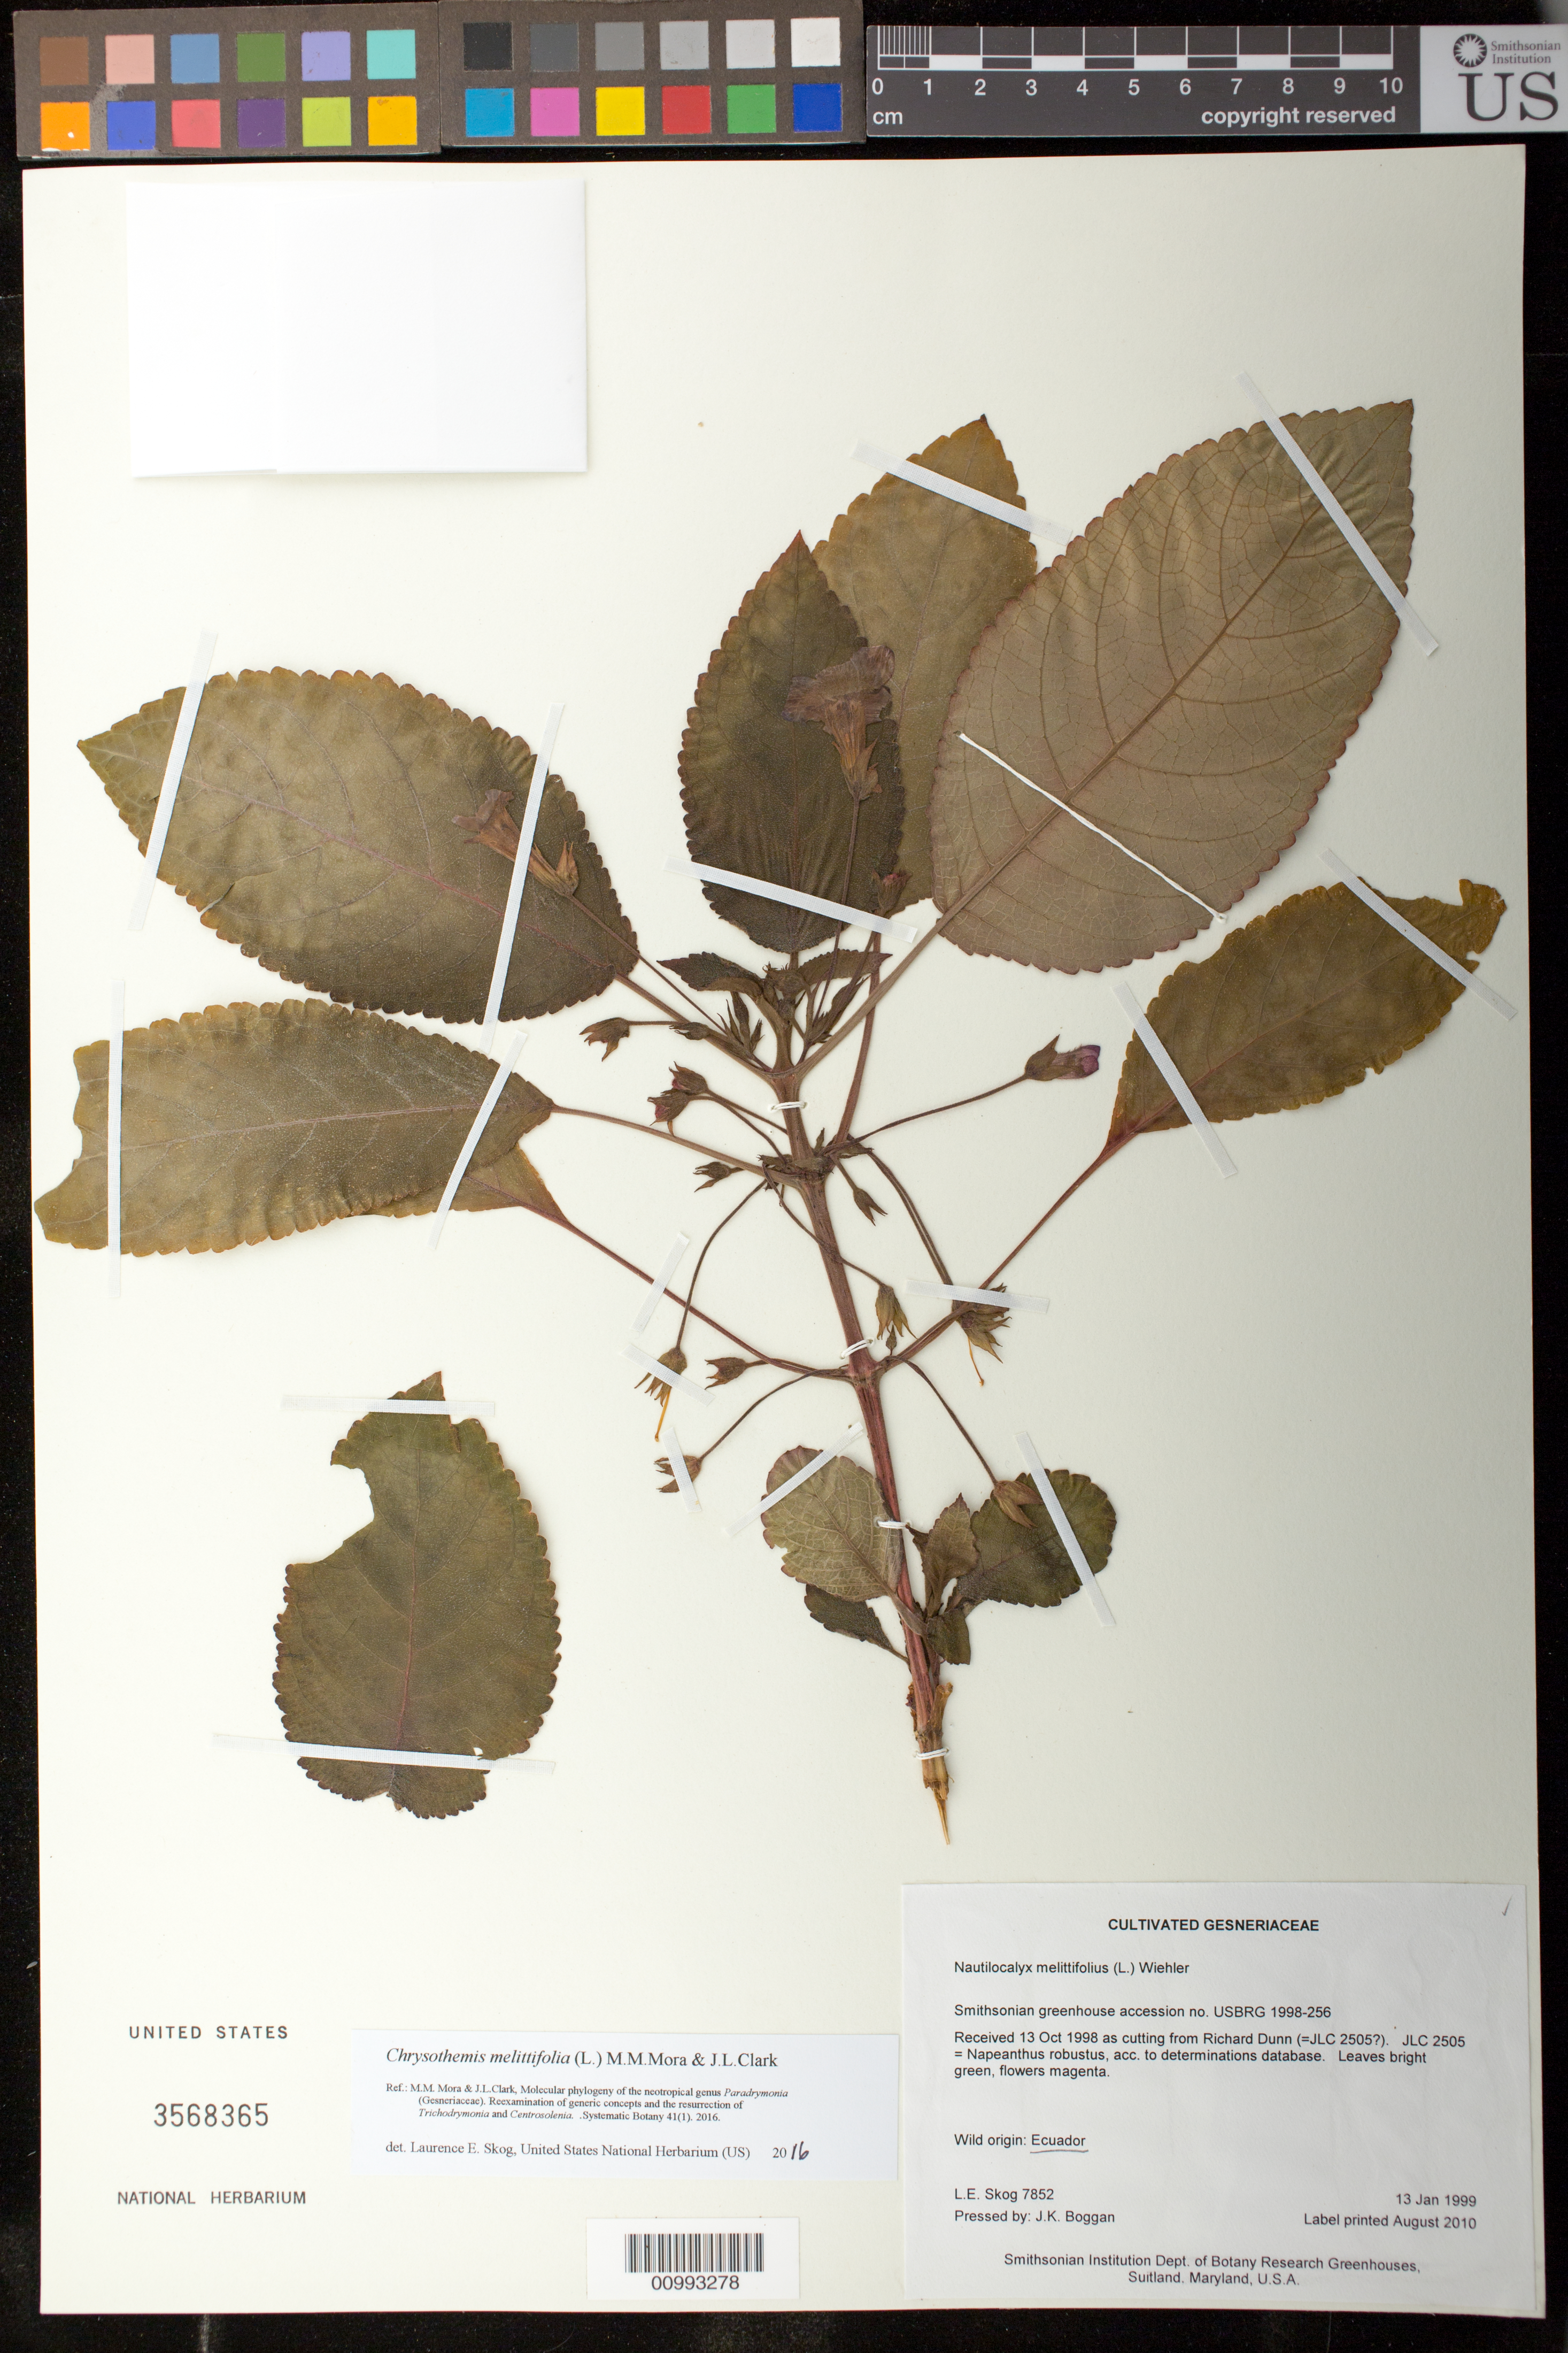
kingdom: Plantae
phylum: Tracheophyta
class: Magnoliopsida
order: Lamiales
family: Gesneriaceae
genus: Chrysothemis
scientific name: Chrysothemis melittifolia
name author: (L.) M.M. Mora & J.L. Clark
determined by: Skog, Laurence E.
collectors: L. E. Skog & J. K. Boggan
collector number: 7852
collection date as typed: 13 Jan 1999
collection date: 1999-01-13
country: Ecuador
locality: Smithsonian Institution Dept. of Botany Research Greenhouses, Suitland, Maryland, U.S.A.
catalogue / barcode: US 3568365